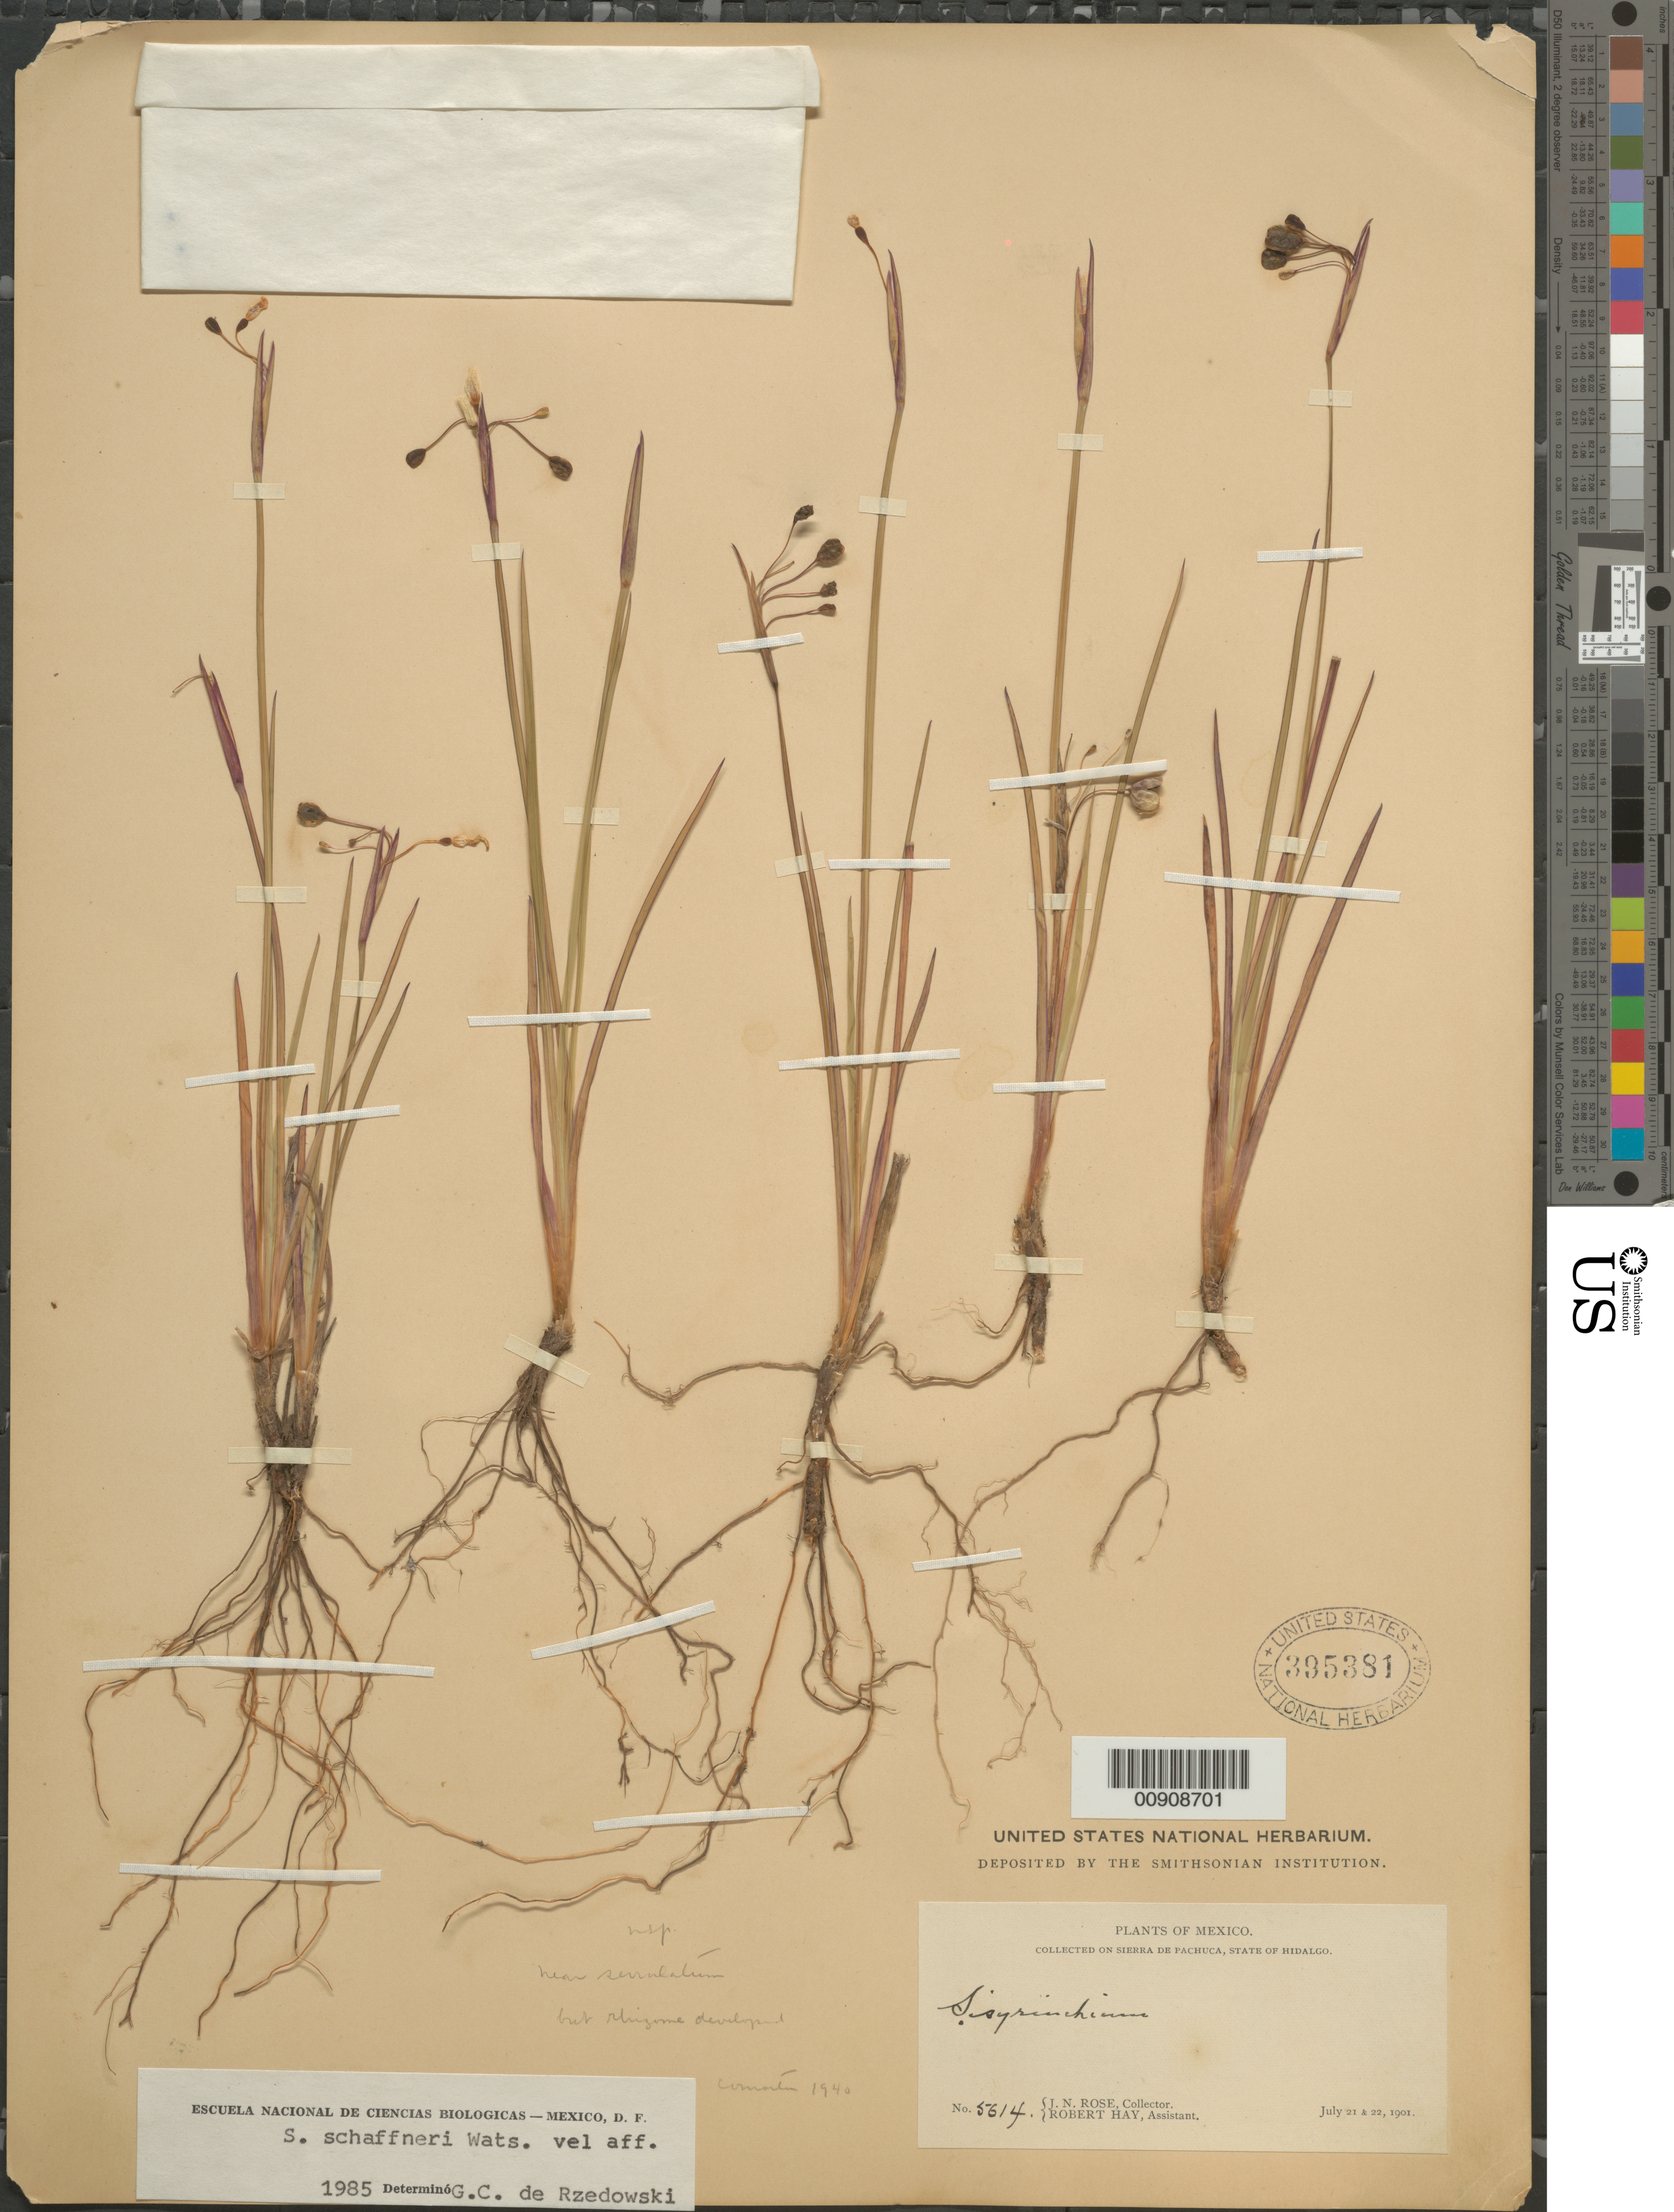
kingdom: Plantae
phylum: Tracheophyta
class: Liliopsida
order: Asparagales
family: Iridaceae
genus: Sisyrinchium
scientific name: Sisyrinchium schaffneri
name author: S. Watson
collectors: J. N. Rose & R. Hay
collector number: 5614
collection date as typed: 21 Jul 1901 to 22 Jul 1901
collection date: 1901-07-21/1901-07-22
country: Mexico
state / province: Hidalgo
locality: Sierra de Pachuca, State of Hidalgo.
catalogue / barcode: US 395381